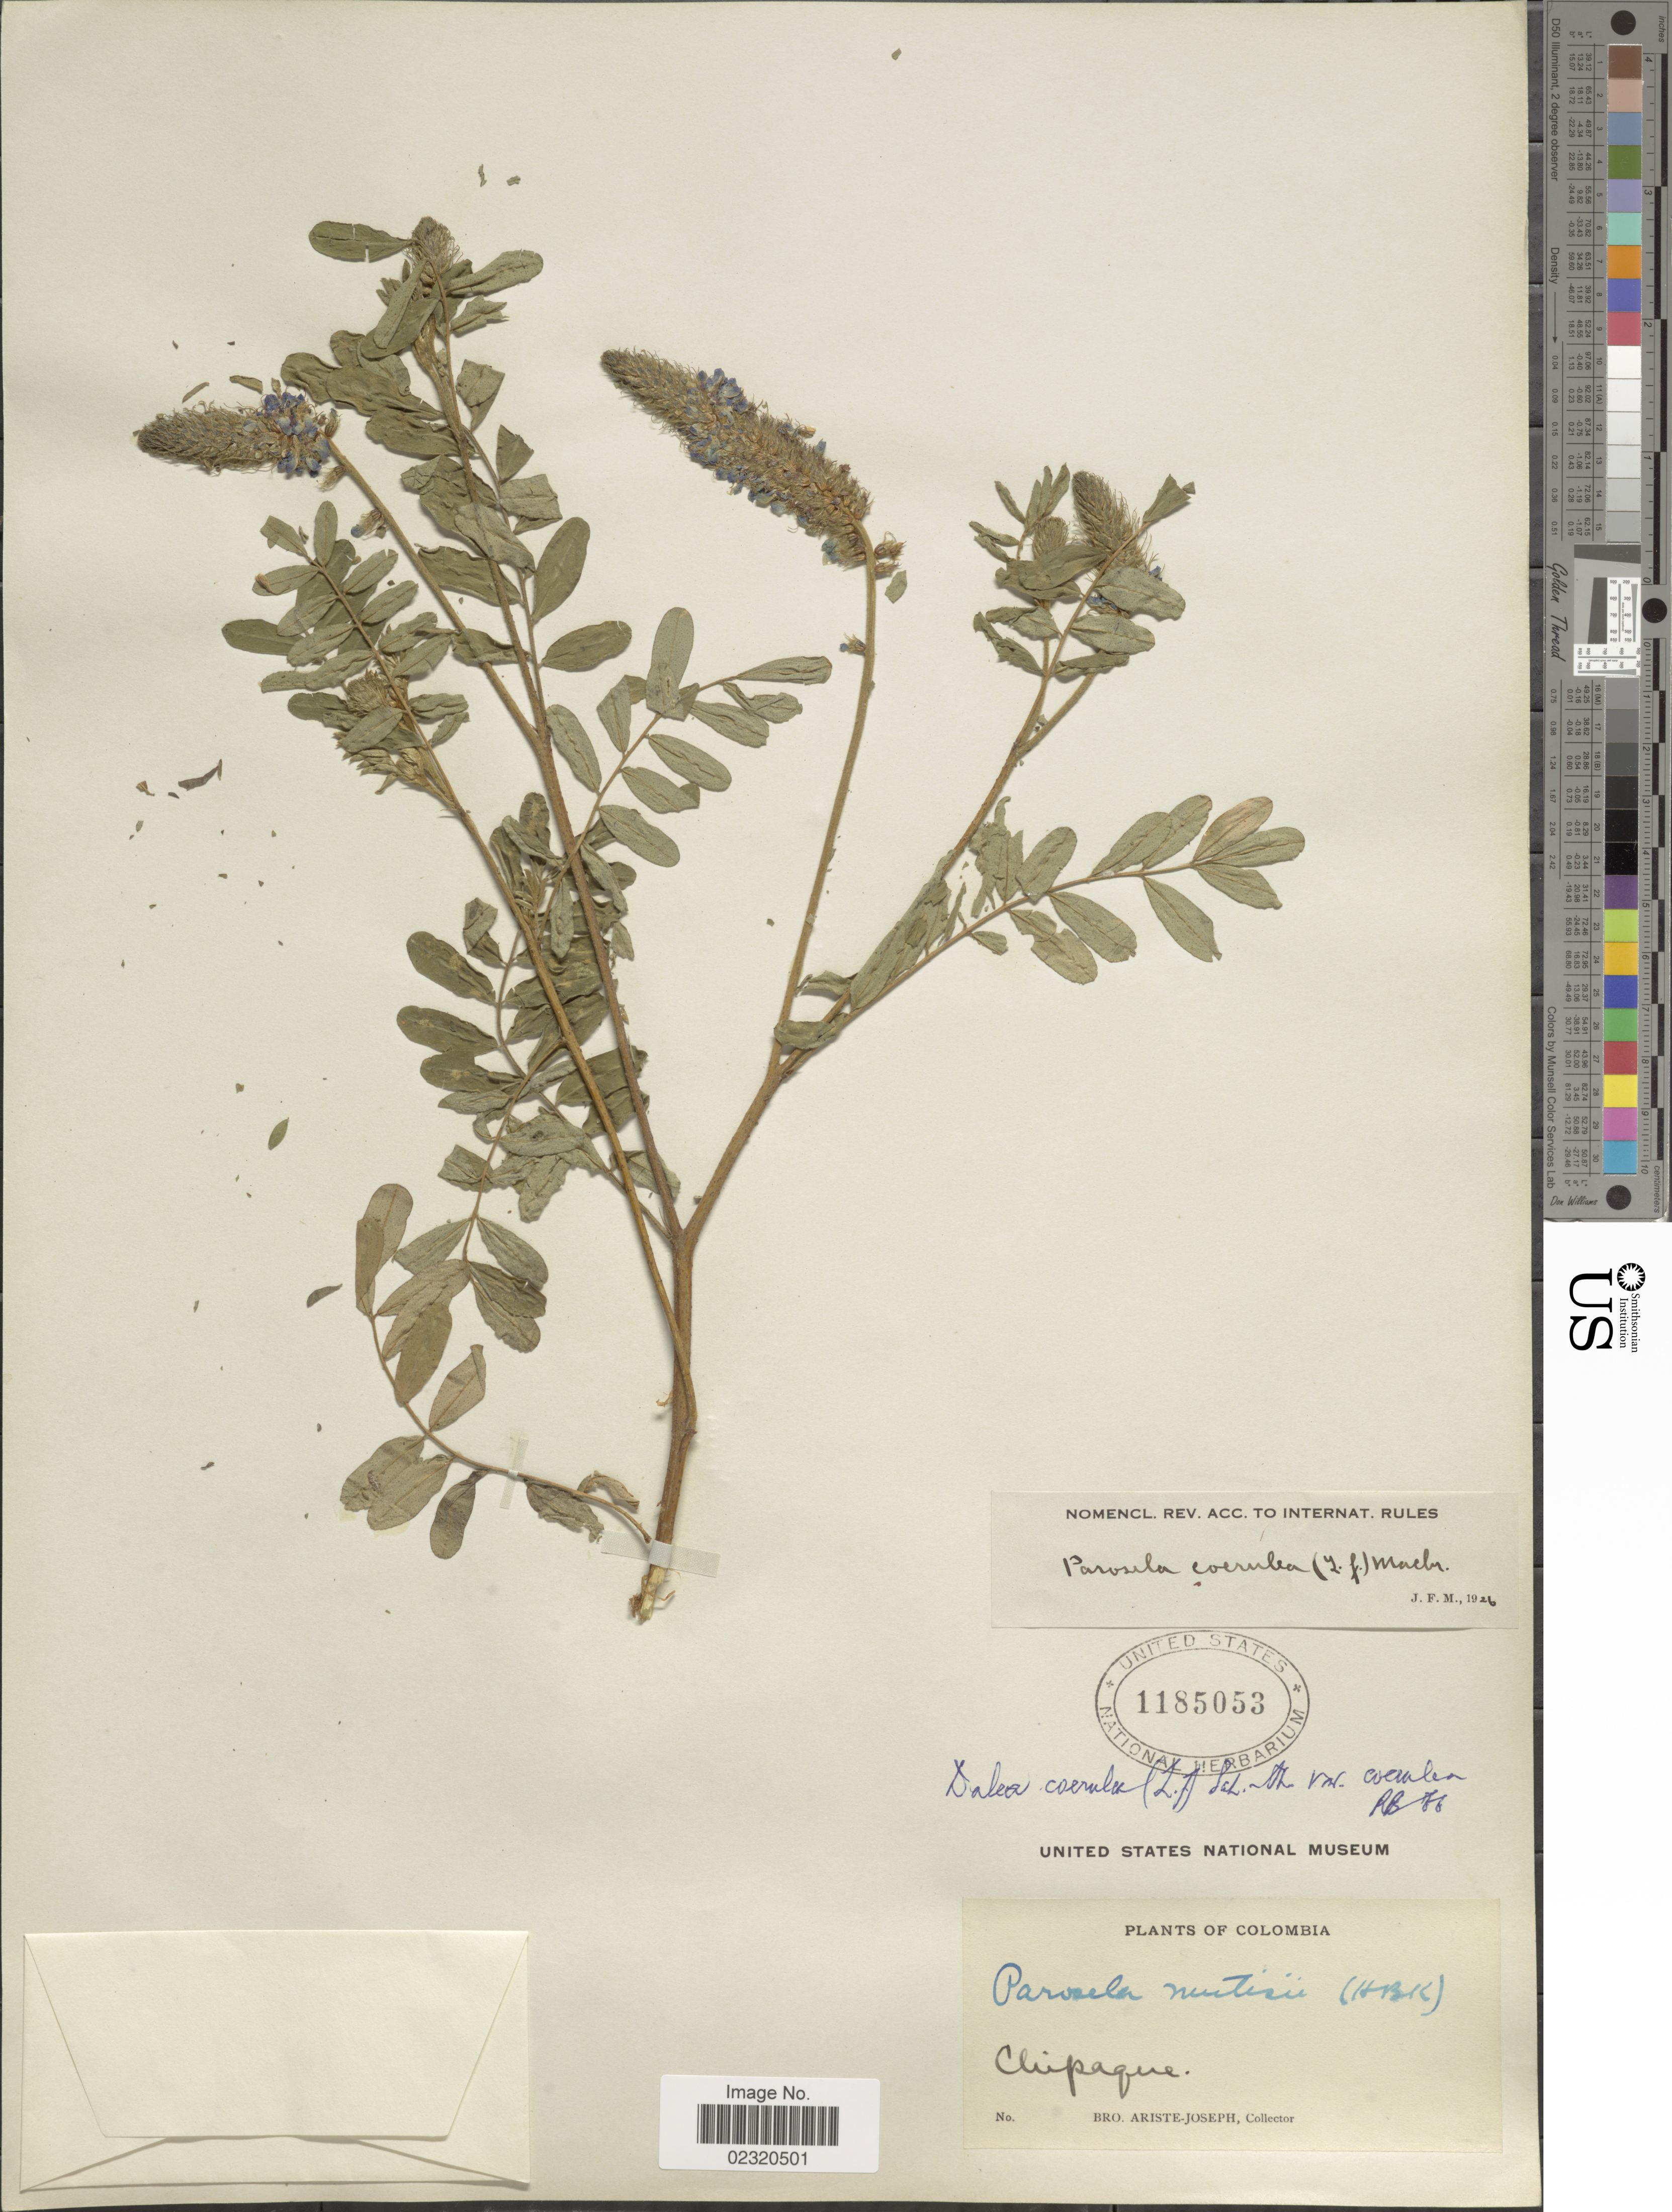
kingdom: Plantae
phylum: Tracheophyta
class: Magnoliopsida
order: Fabales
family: Fabaceae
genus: Dalea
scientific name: Dalea coerulea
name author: (L. f.) Schinz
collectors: Bro. Ariste-Joseph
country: Colombia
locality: Chipaque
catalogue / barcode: US 1185053